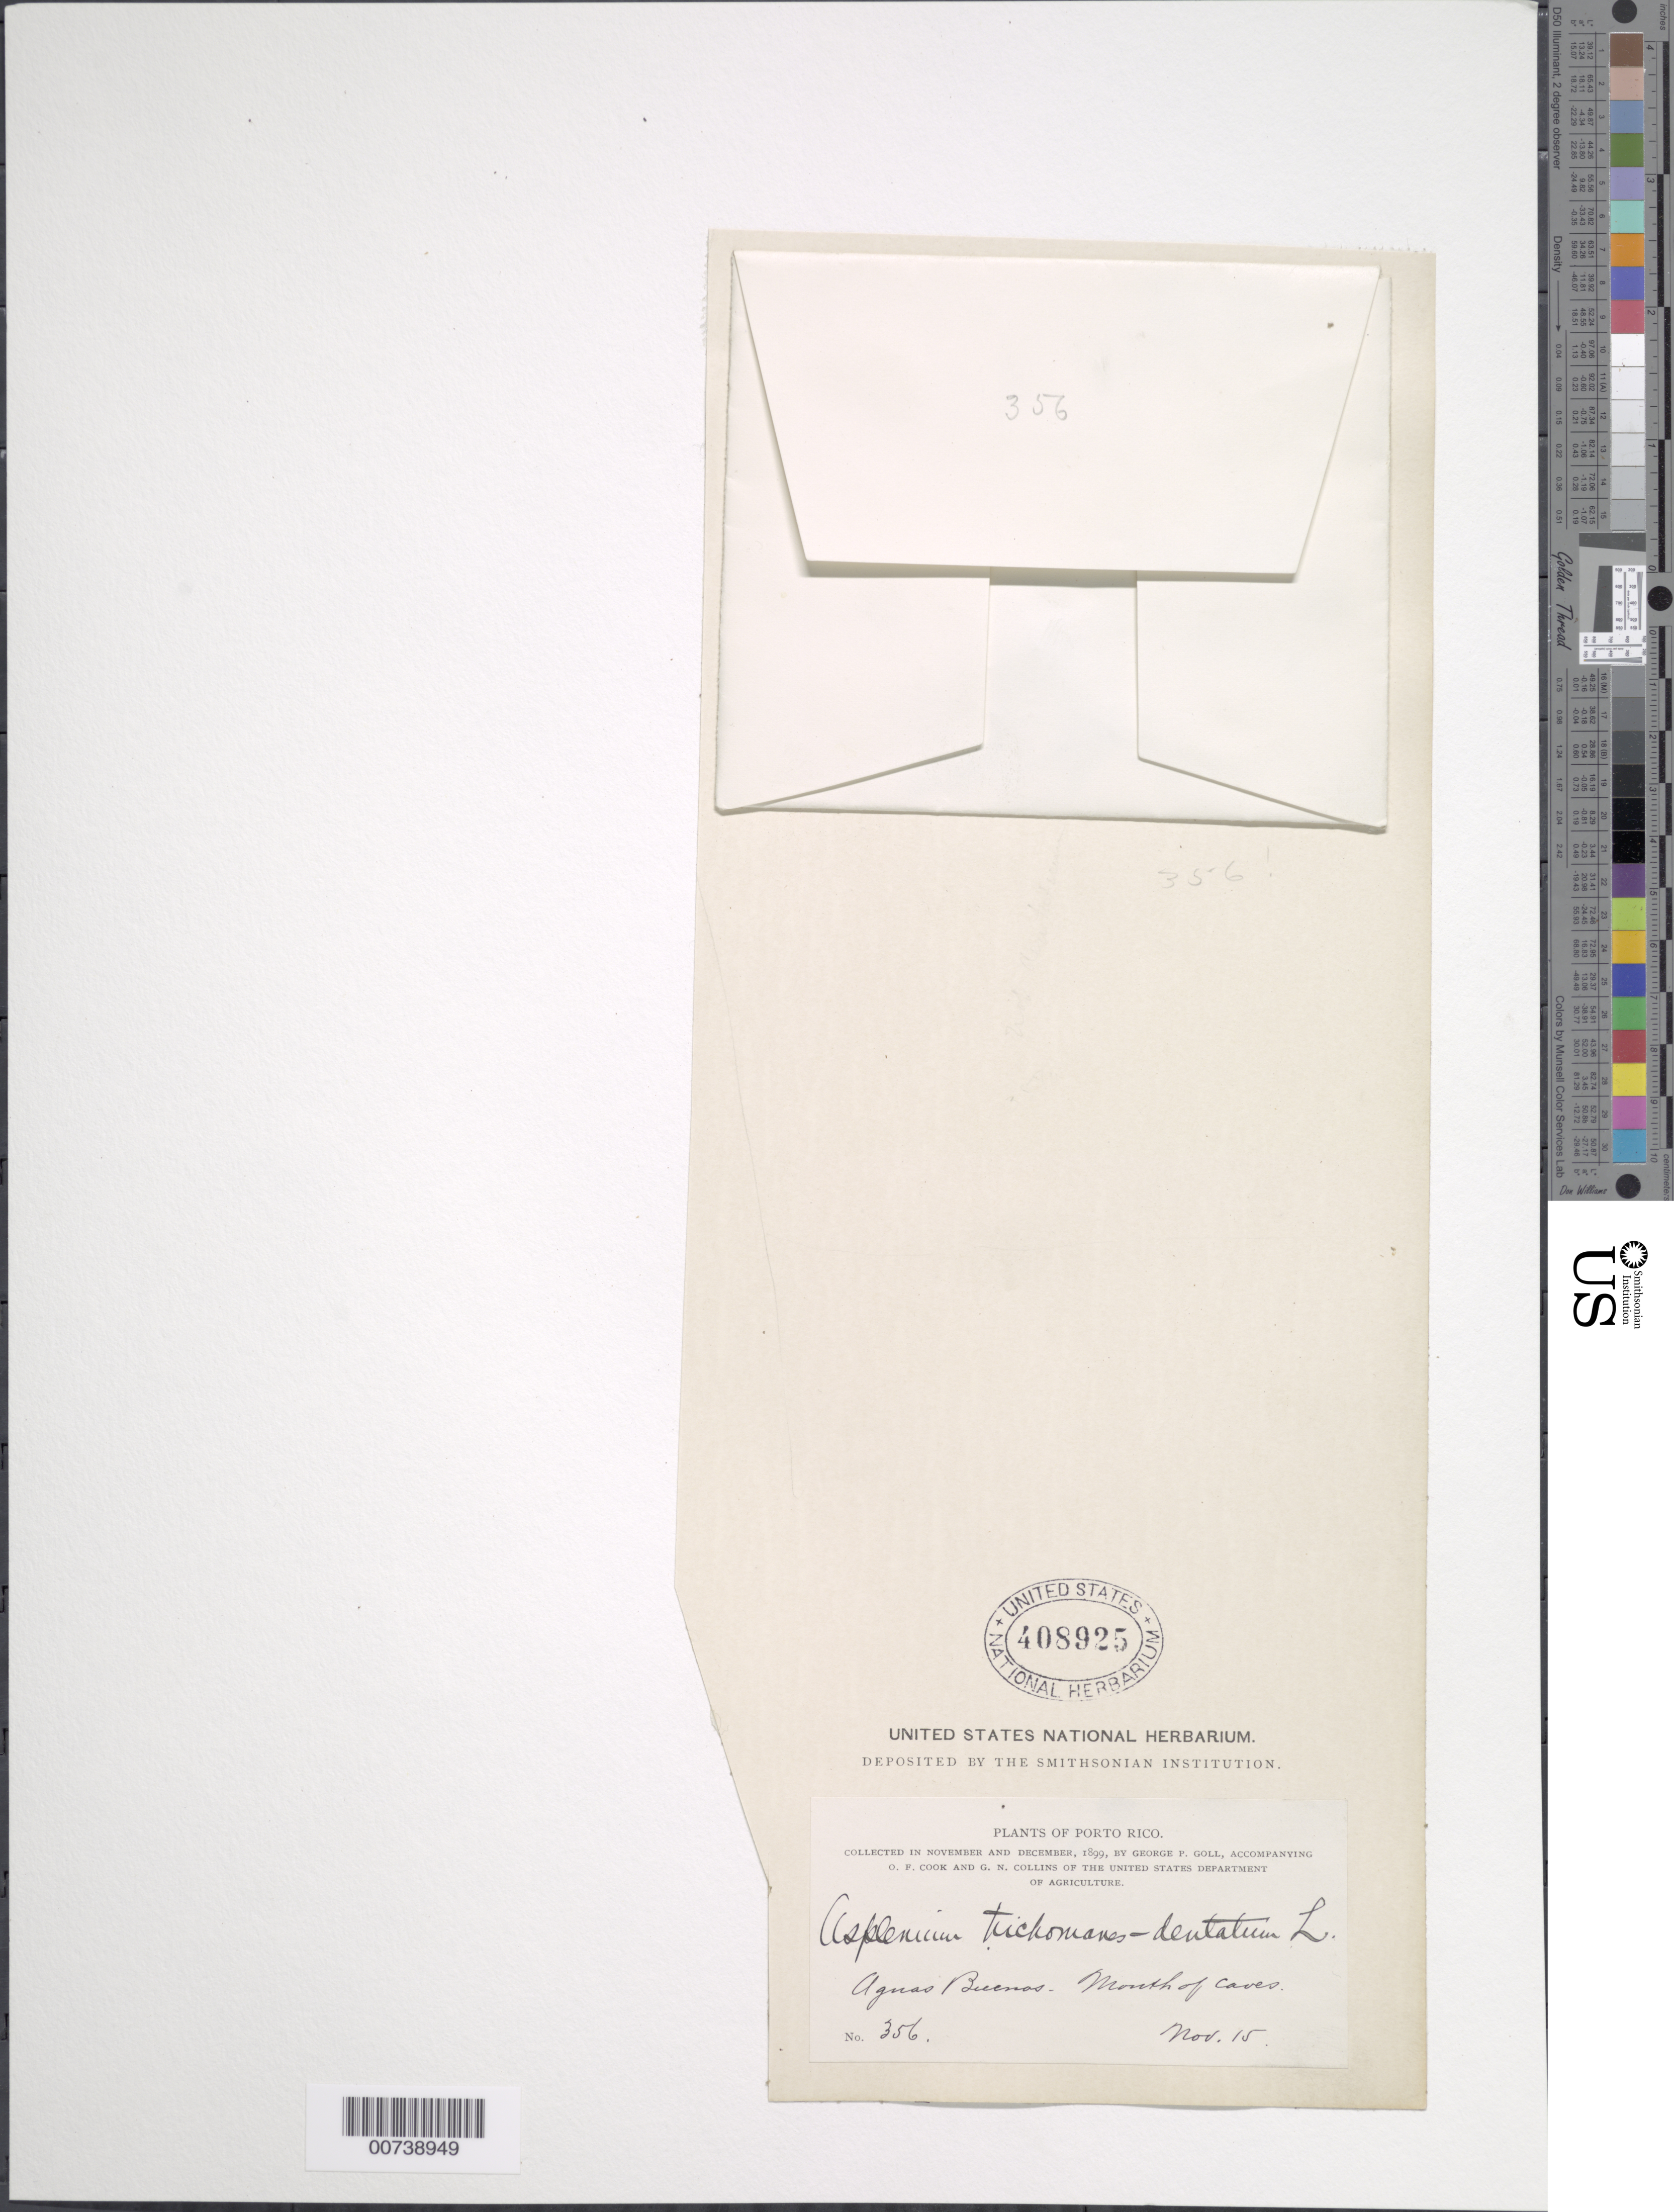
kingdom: Plantae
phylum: Tracheophyta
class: Polypodiopsida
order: Polypodiales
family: Aspleniaceae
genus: Asplenium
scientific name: Asplenium trichomanes-dentatum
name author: L.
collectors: G. Goll, O. F. Cook & G. N. Collins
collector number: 356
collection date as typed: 15 Nov 1899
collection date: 1899-11-15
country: Puerto Rico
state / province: Agua Buenas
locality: Aguas Buenas, North of Caves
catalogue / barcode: US 408925